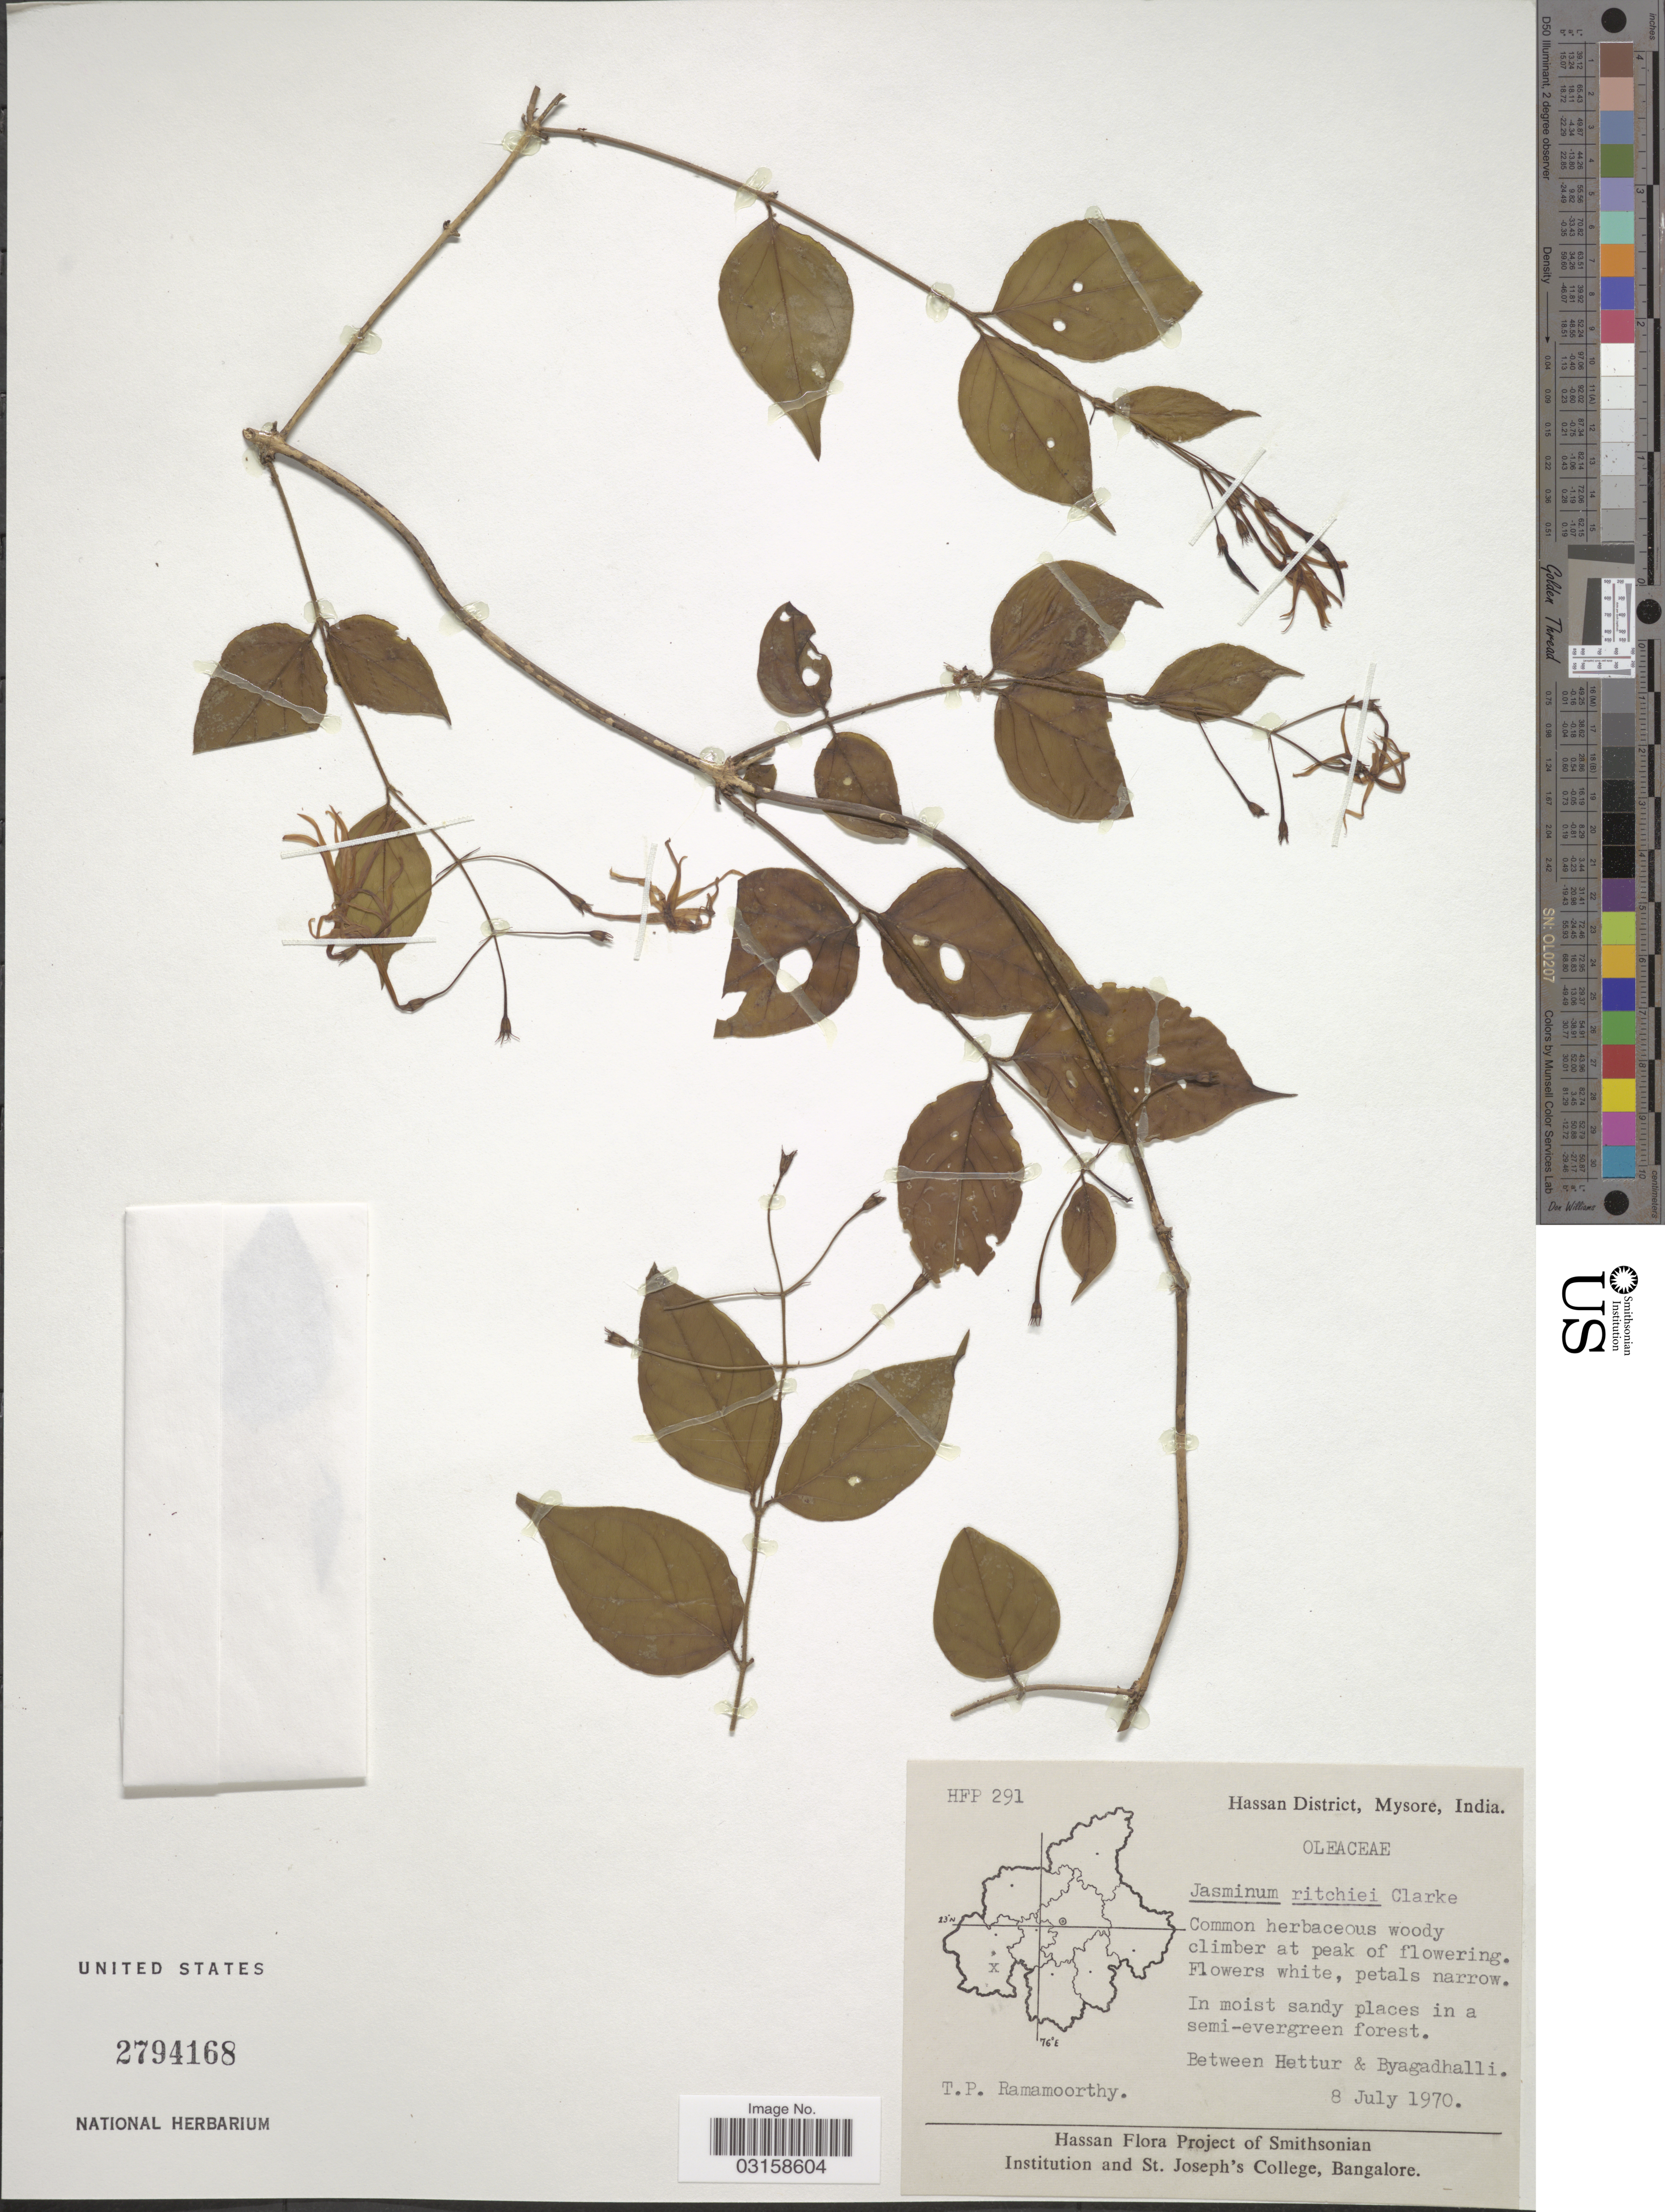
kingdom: Plantae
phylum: Tracheophyta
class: Magnoliopsida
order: Lamiales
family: Oleaceae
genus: Jasminum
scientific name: Jasminum ritchiei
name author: C.B. Clarke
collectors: T. P. Ramamoorthy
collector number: HFP 291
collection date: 1970-07-08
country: India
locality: Hassan District, Mysore. Between Hettur & Byagadhalli.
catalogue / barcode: US 2794168